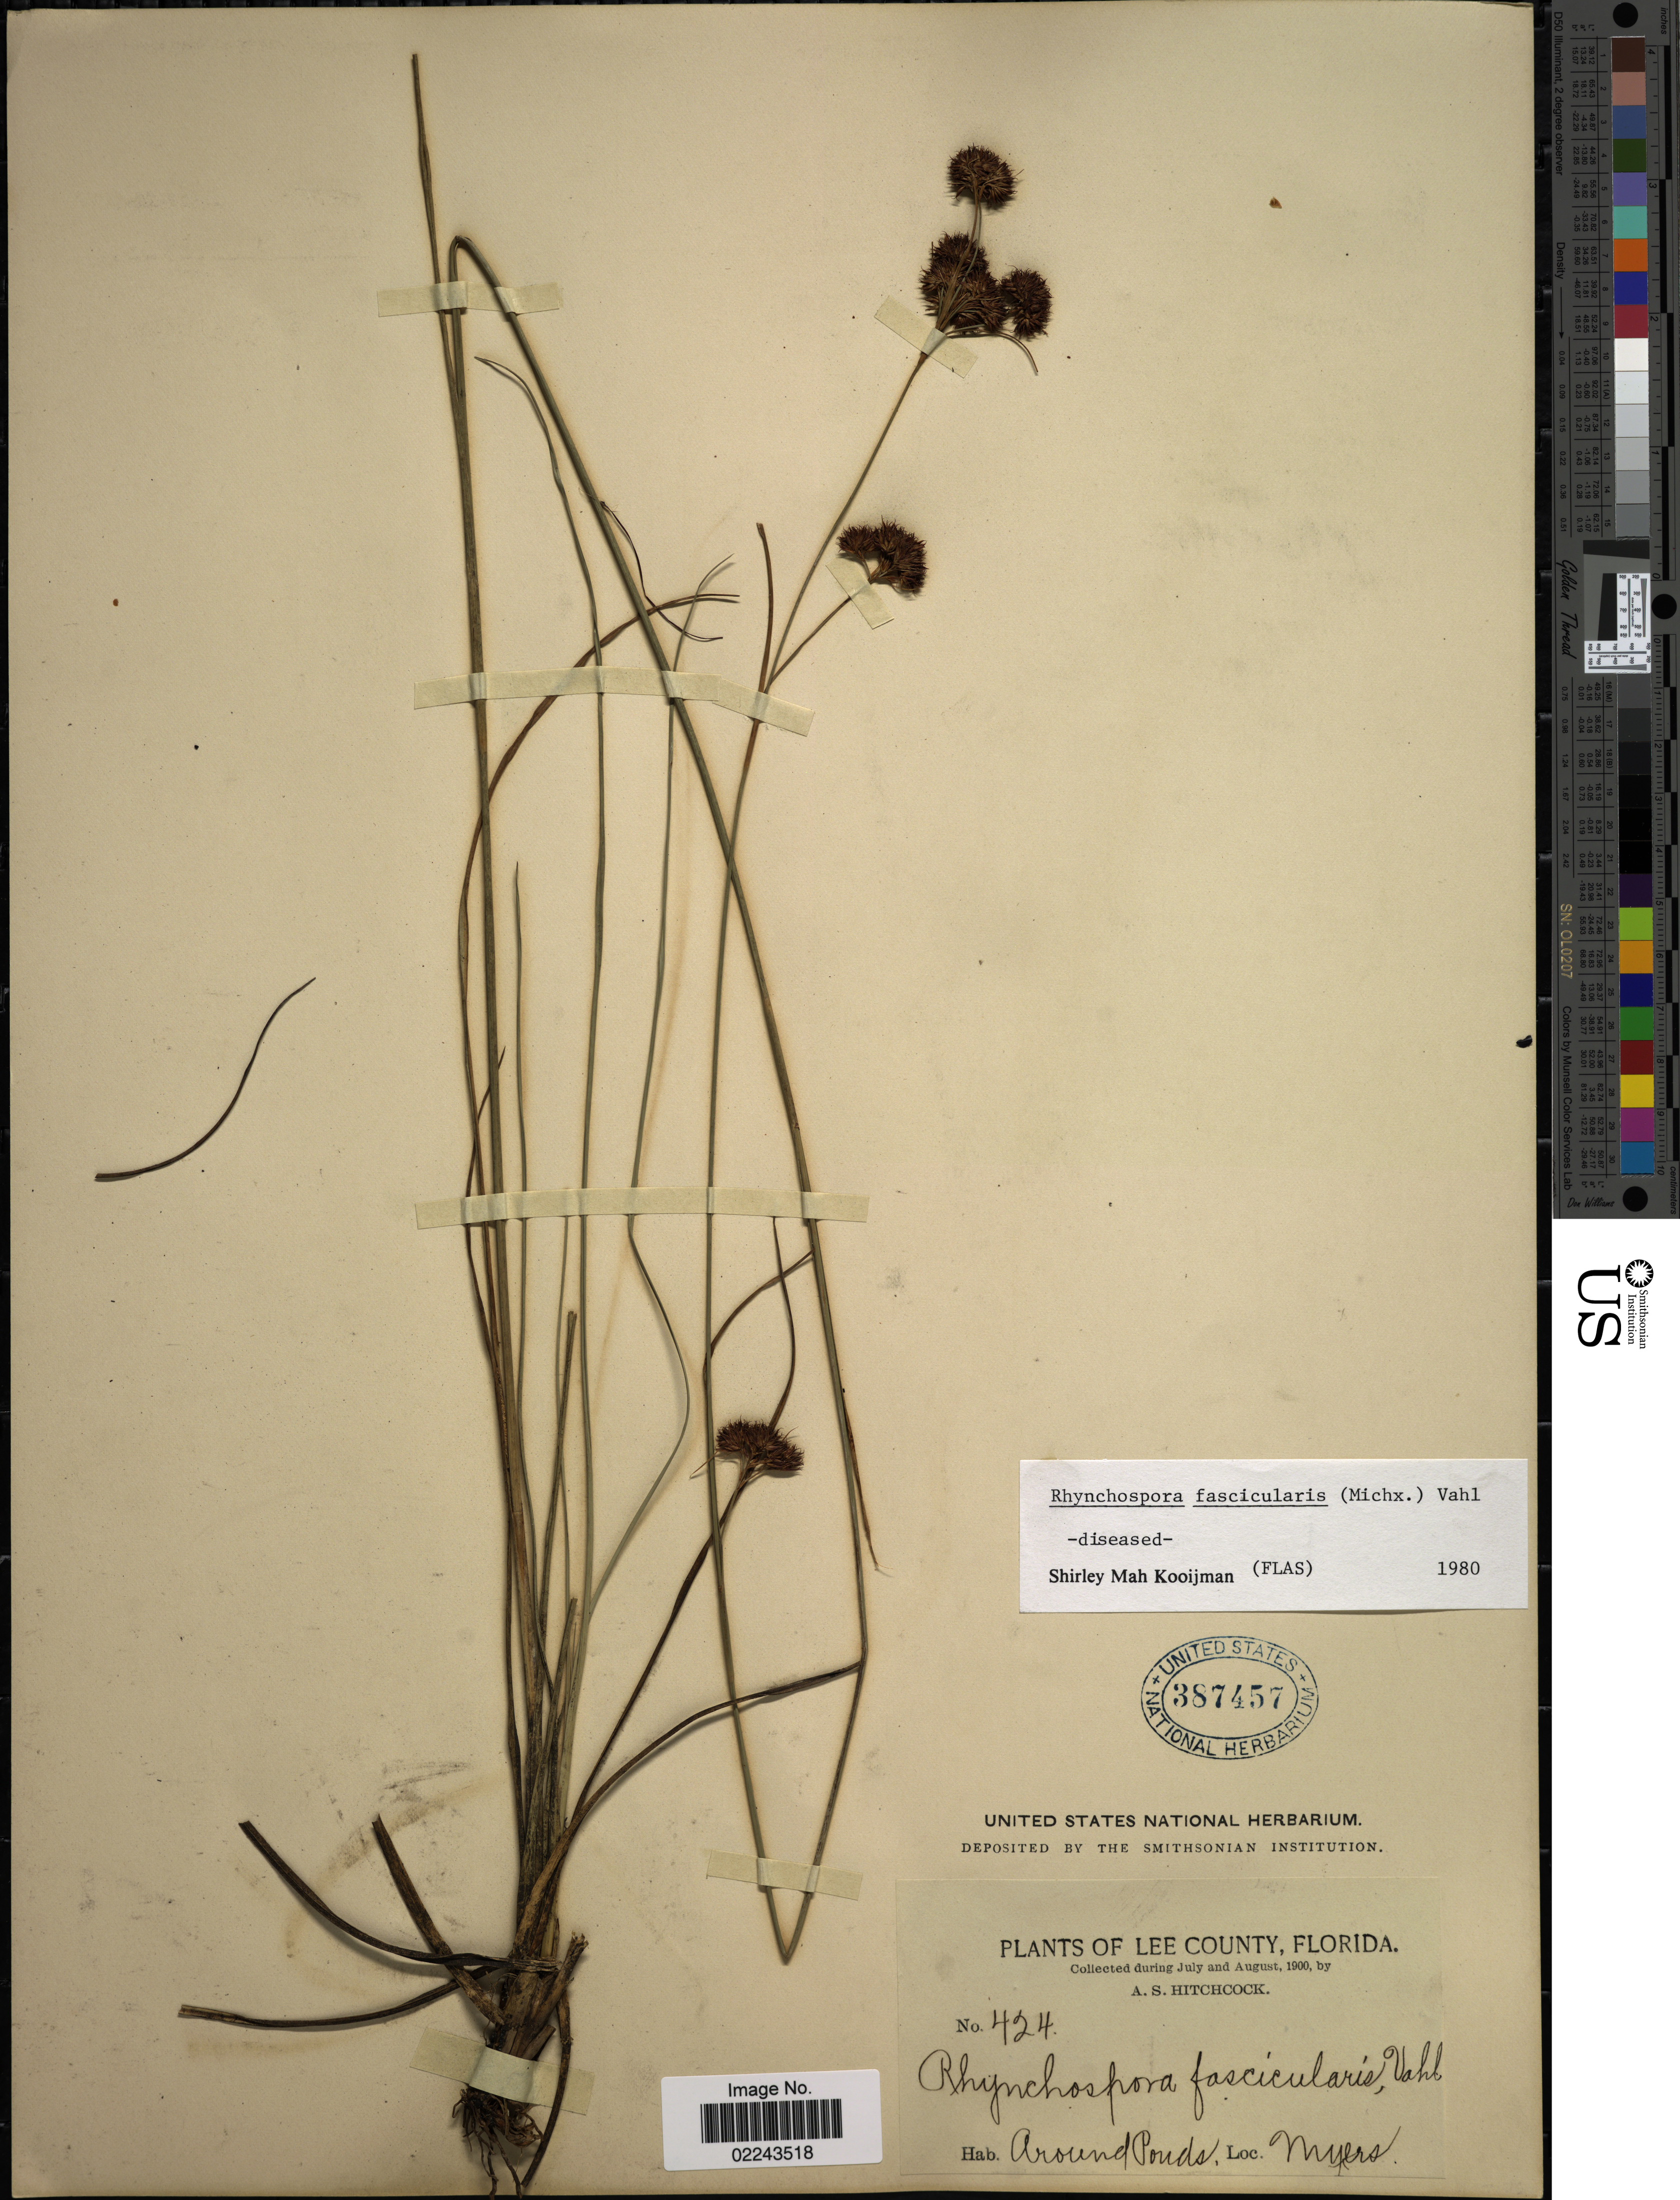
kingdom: Plantae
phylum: Tracheophyta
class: Liliopsida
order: Poales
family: Cyperaceae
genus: Rhynchospora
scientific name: Rhynchospora fascicularis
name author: (Michx.) Vahl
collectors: A. S. Hitchcock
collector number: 424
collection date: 1900-07/1900-08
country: United States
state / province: Florida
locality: Lee County, around Ponds, Myers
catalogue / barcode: US 387457